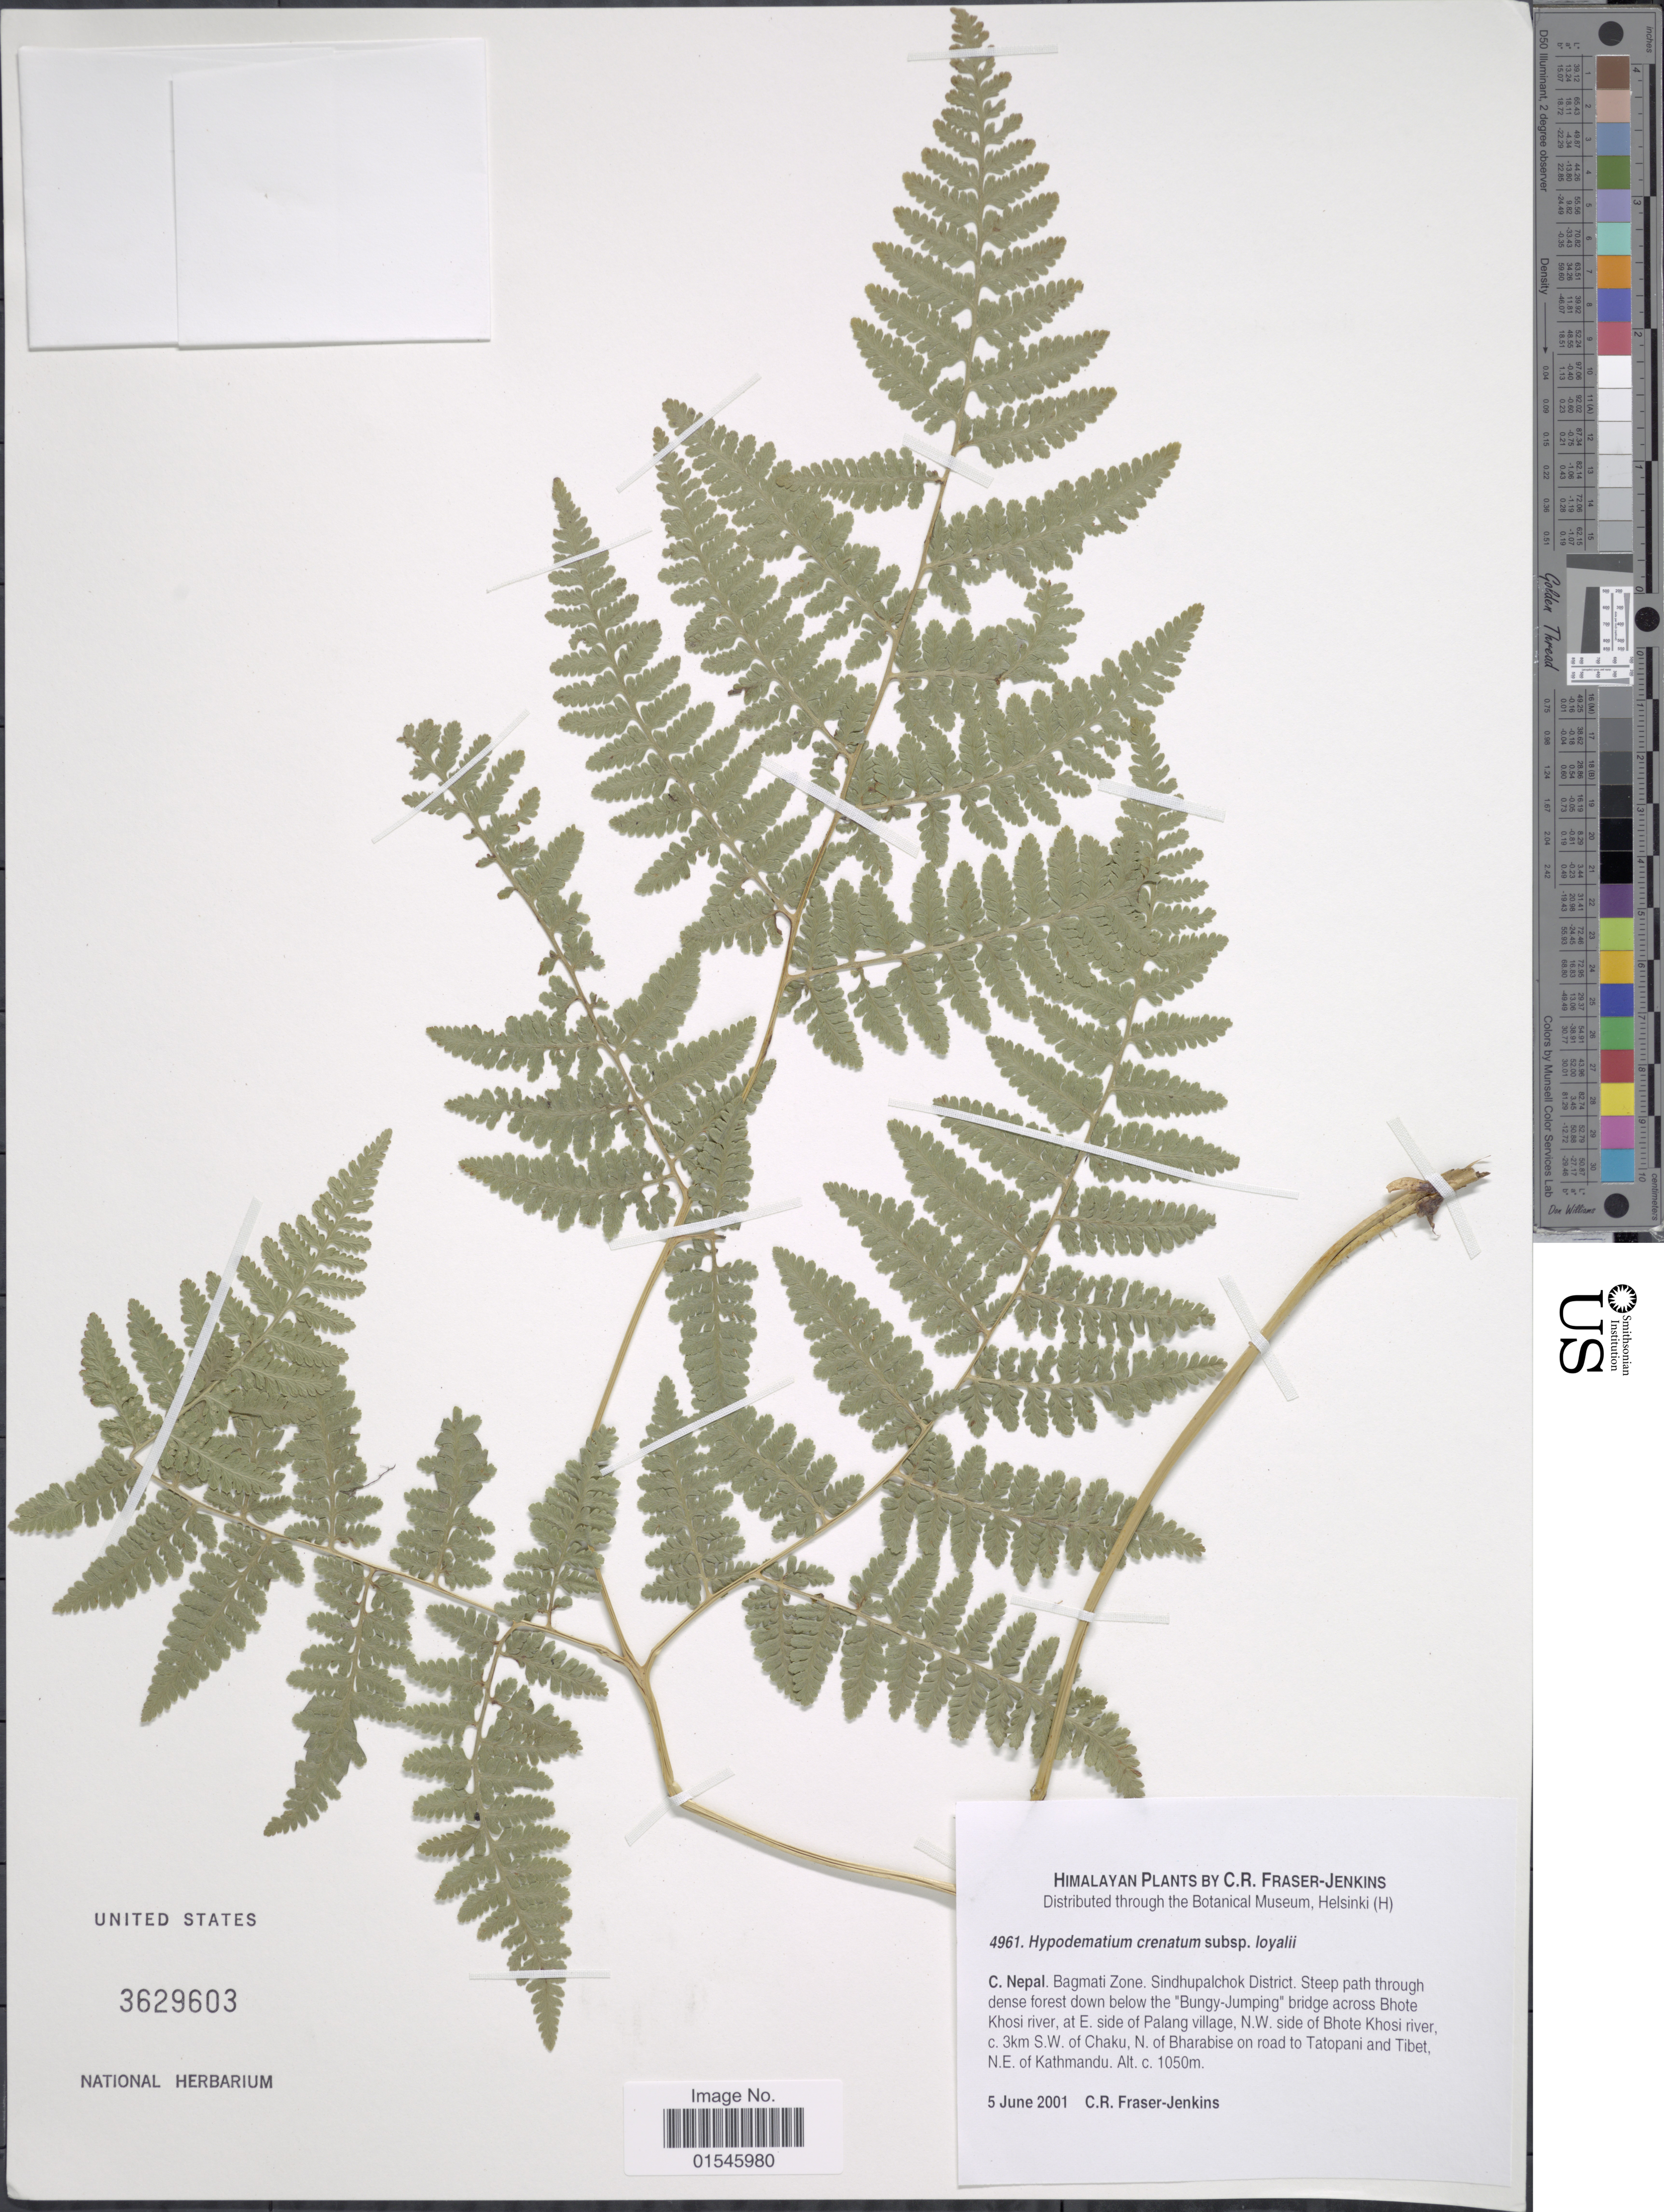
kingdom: Plantae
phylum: Tracheophyta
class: Polypodiopsida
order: Polypodiales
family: Hypodematiaceae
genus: Hypodematium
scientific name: Hypodematium crenatum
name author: (Forssk.) Kuhn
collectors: C. R. Fraser-Jenkins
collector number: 4961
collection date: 2001-06-05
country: Nepal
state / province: Bagmati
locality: C. Nepal. Bagmati Zone. Sindhupalchok District. Steep path through dense forest down below the 'Bungy-Jumping' bridge across Bhote Khosi river, at E. side of Palang village, N.W. side of Bhote Khosi river, c. 3km S.W. of Chaku, N. of Bharabise on road to Tatopani and Tibet, N.E. of Kathmandu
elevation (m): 1050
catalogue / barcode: US 3629603